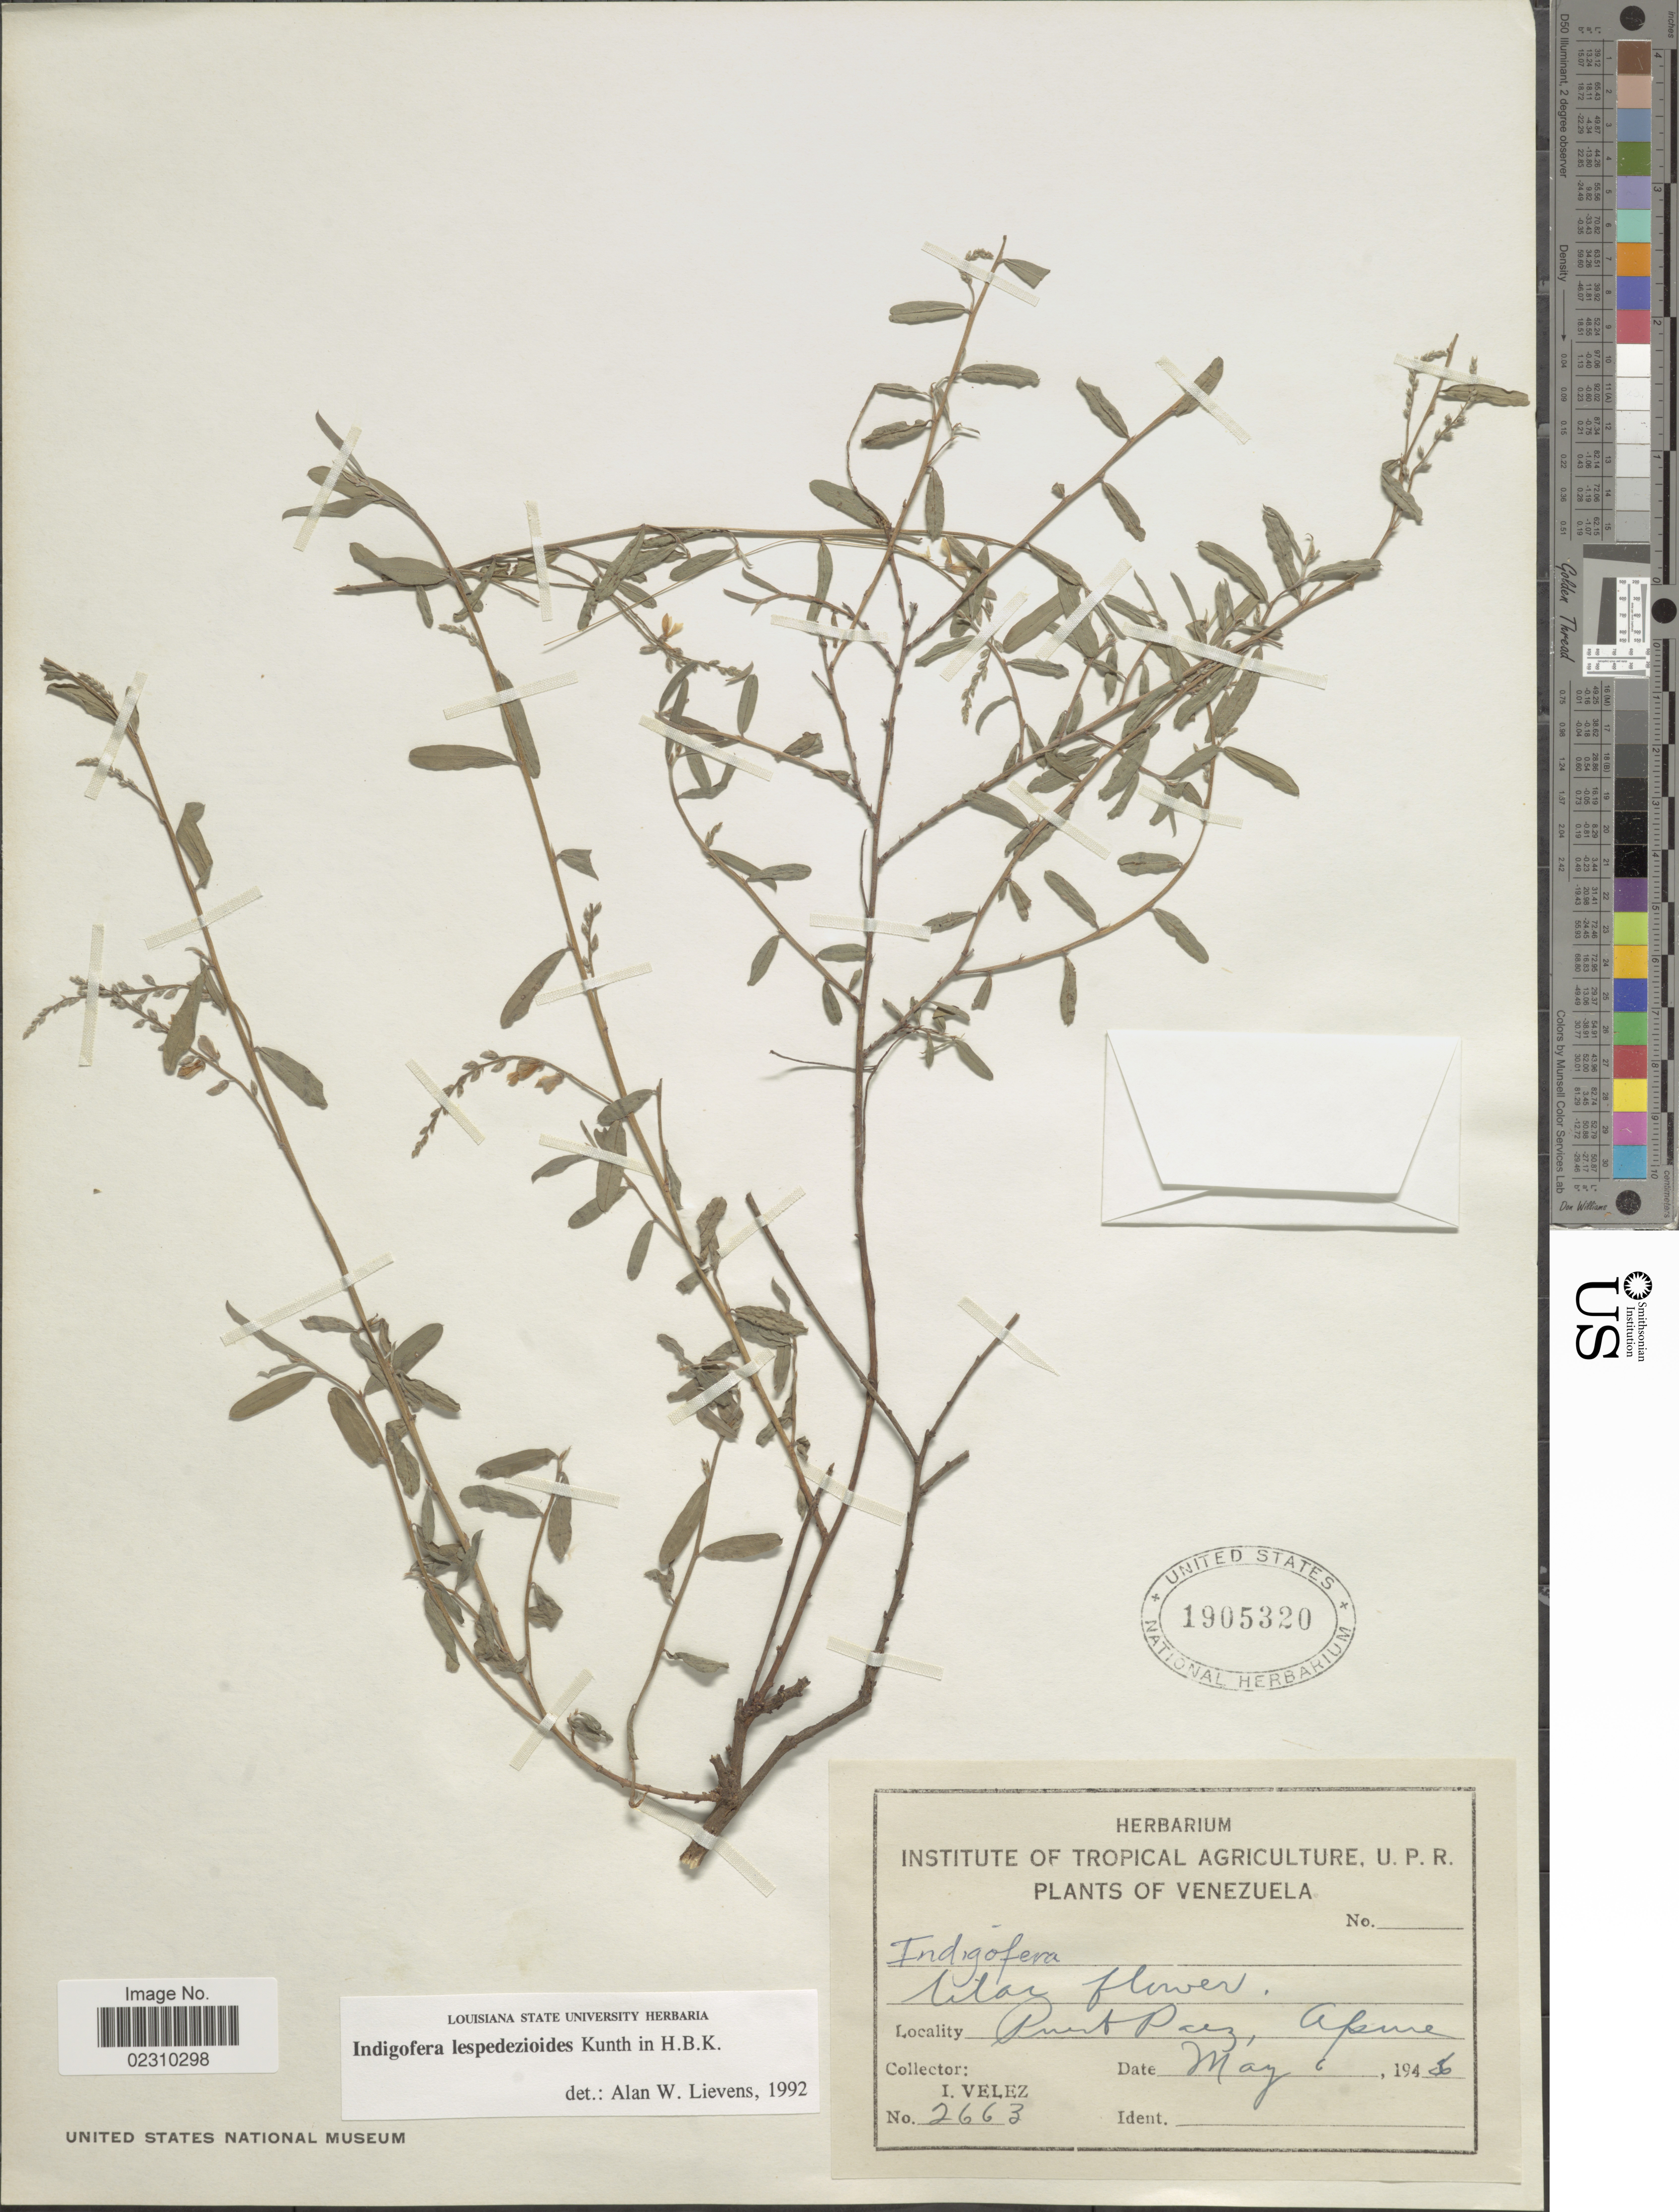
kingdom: Plantae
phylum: Tracheophyta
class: Magnoliopsida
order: Fabales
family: Fabaceae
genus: Indigofera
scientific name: Indigofera lespedezioides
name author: Kunth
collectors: I. Velez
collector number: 2663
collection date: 1936-05-06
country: Venezuela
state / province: Apure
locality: Puert Paez. Apure.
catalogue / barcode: US 1905320